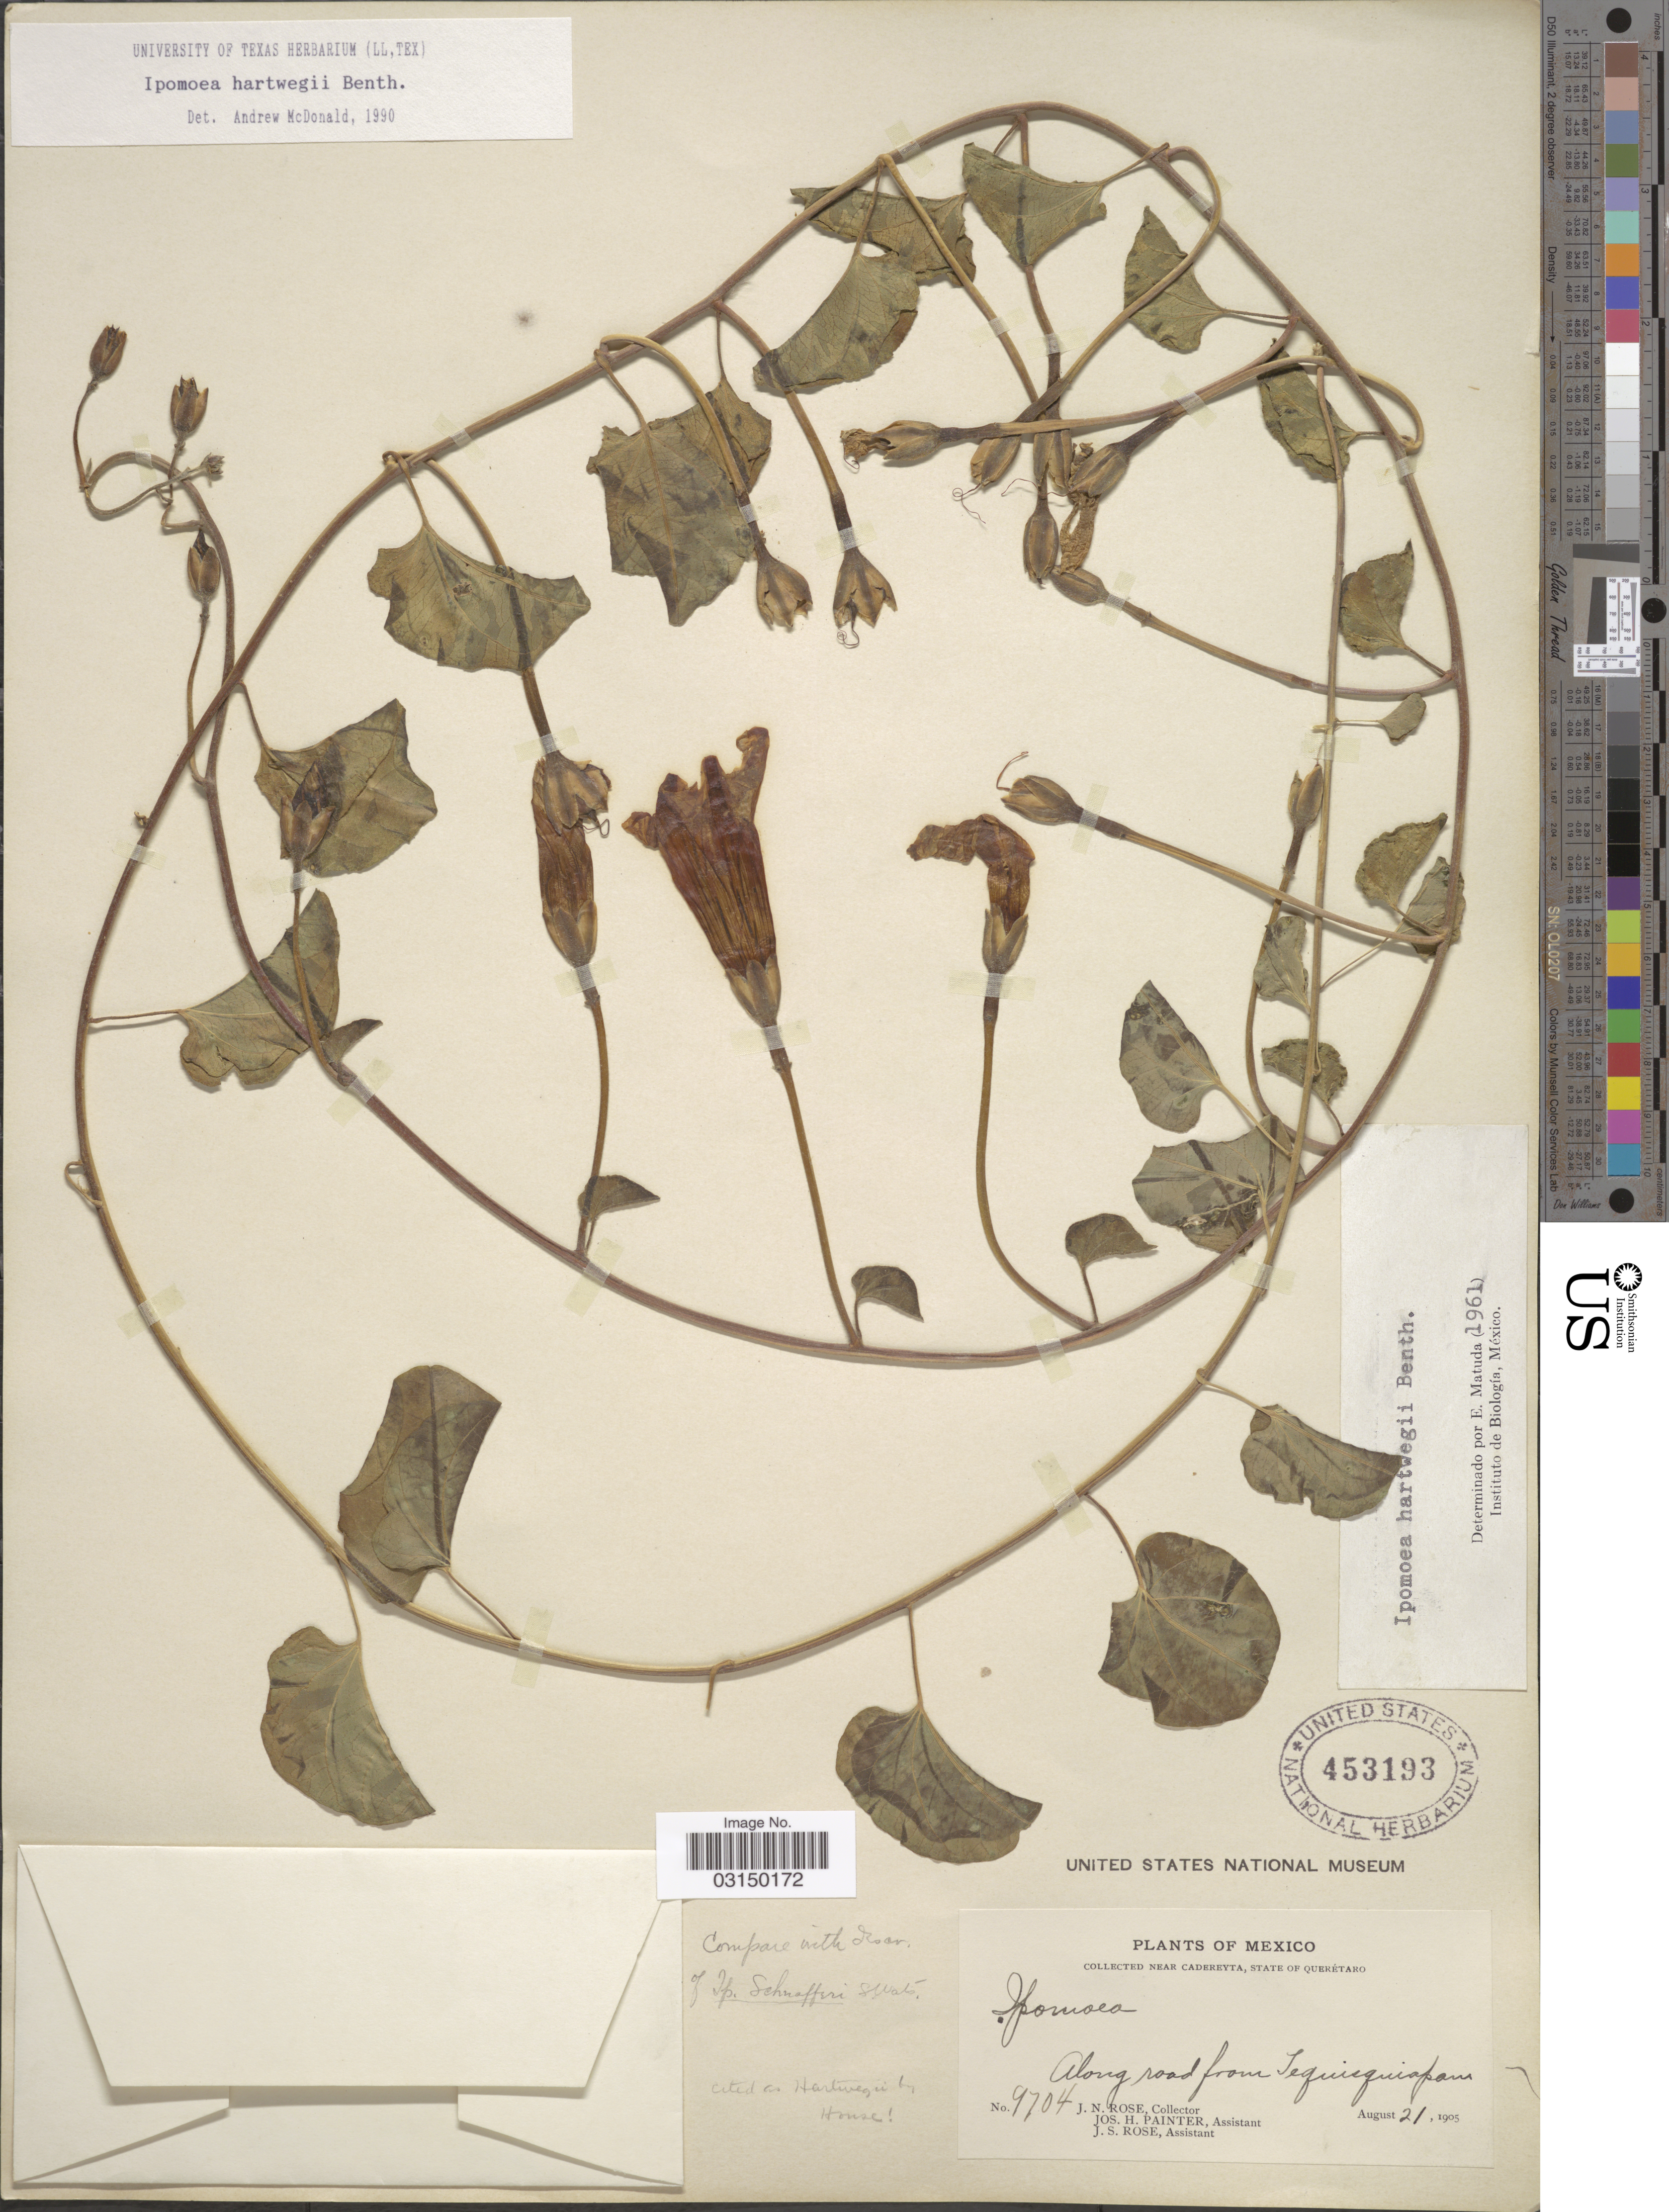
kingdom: Plantae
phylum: Tracheophyta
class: Magnoliopsida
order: Solanales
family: Convolvulaceae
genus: Ipomoea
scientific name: Ipomoea hartwegii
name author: Benth.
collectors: J. N. Rose, J. H. Painter & J. S. Rose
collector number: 9704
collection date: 1905-08-21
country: Mexico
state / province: Querétaro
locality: Near Cadereyta. Along road from Tequisquiapam.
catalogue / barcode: US 453193